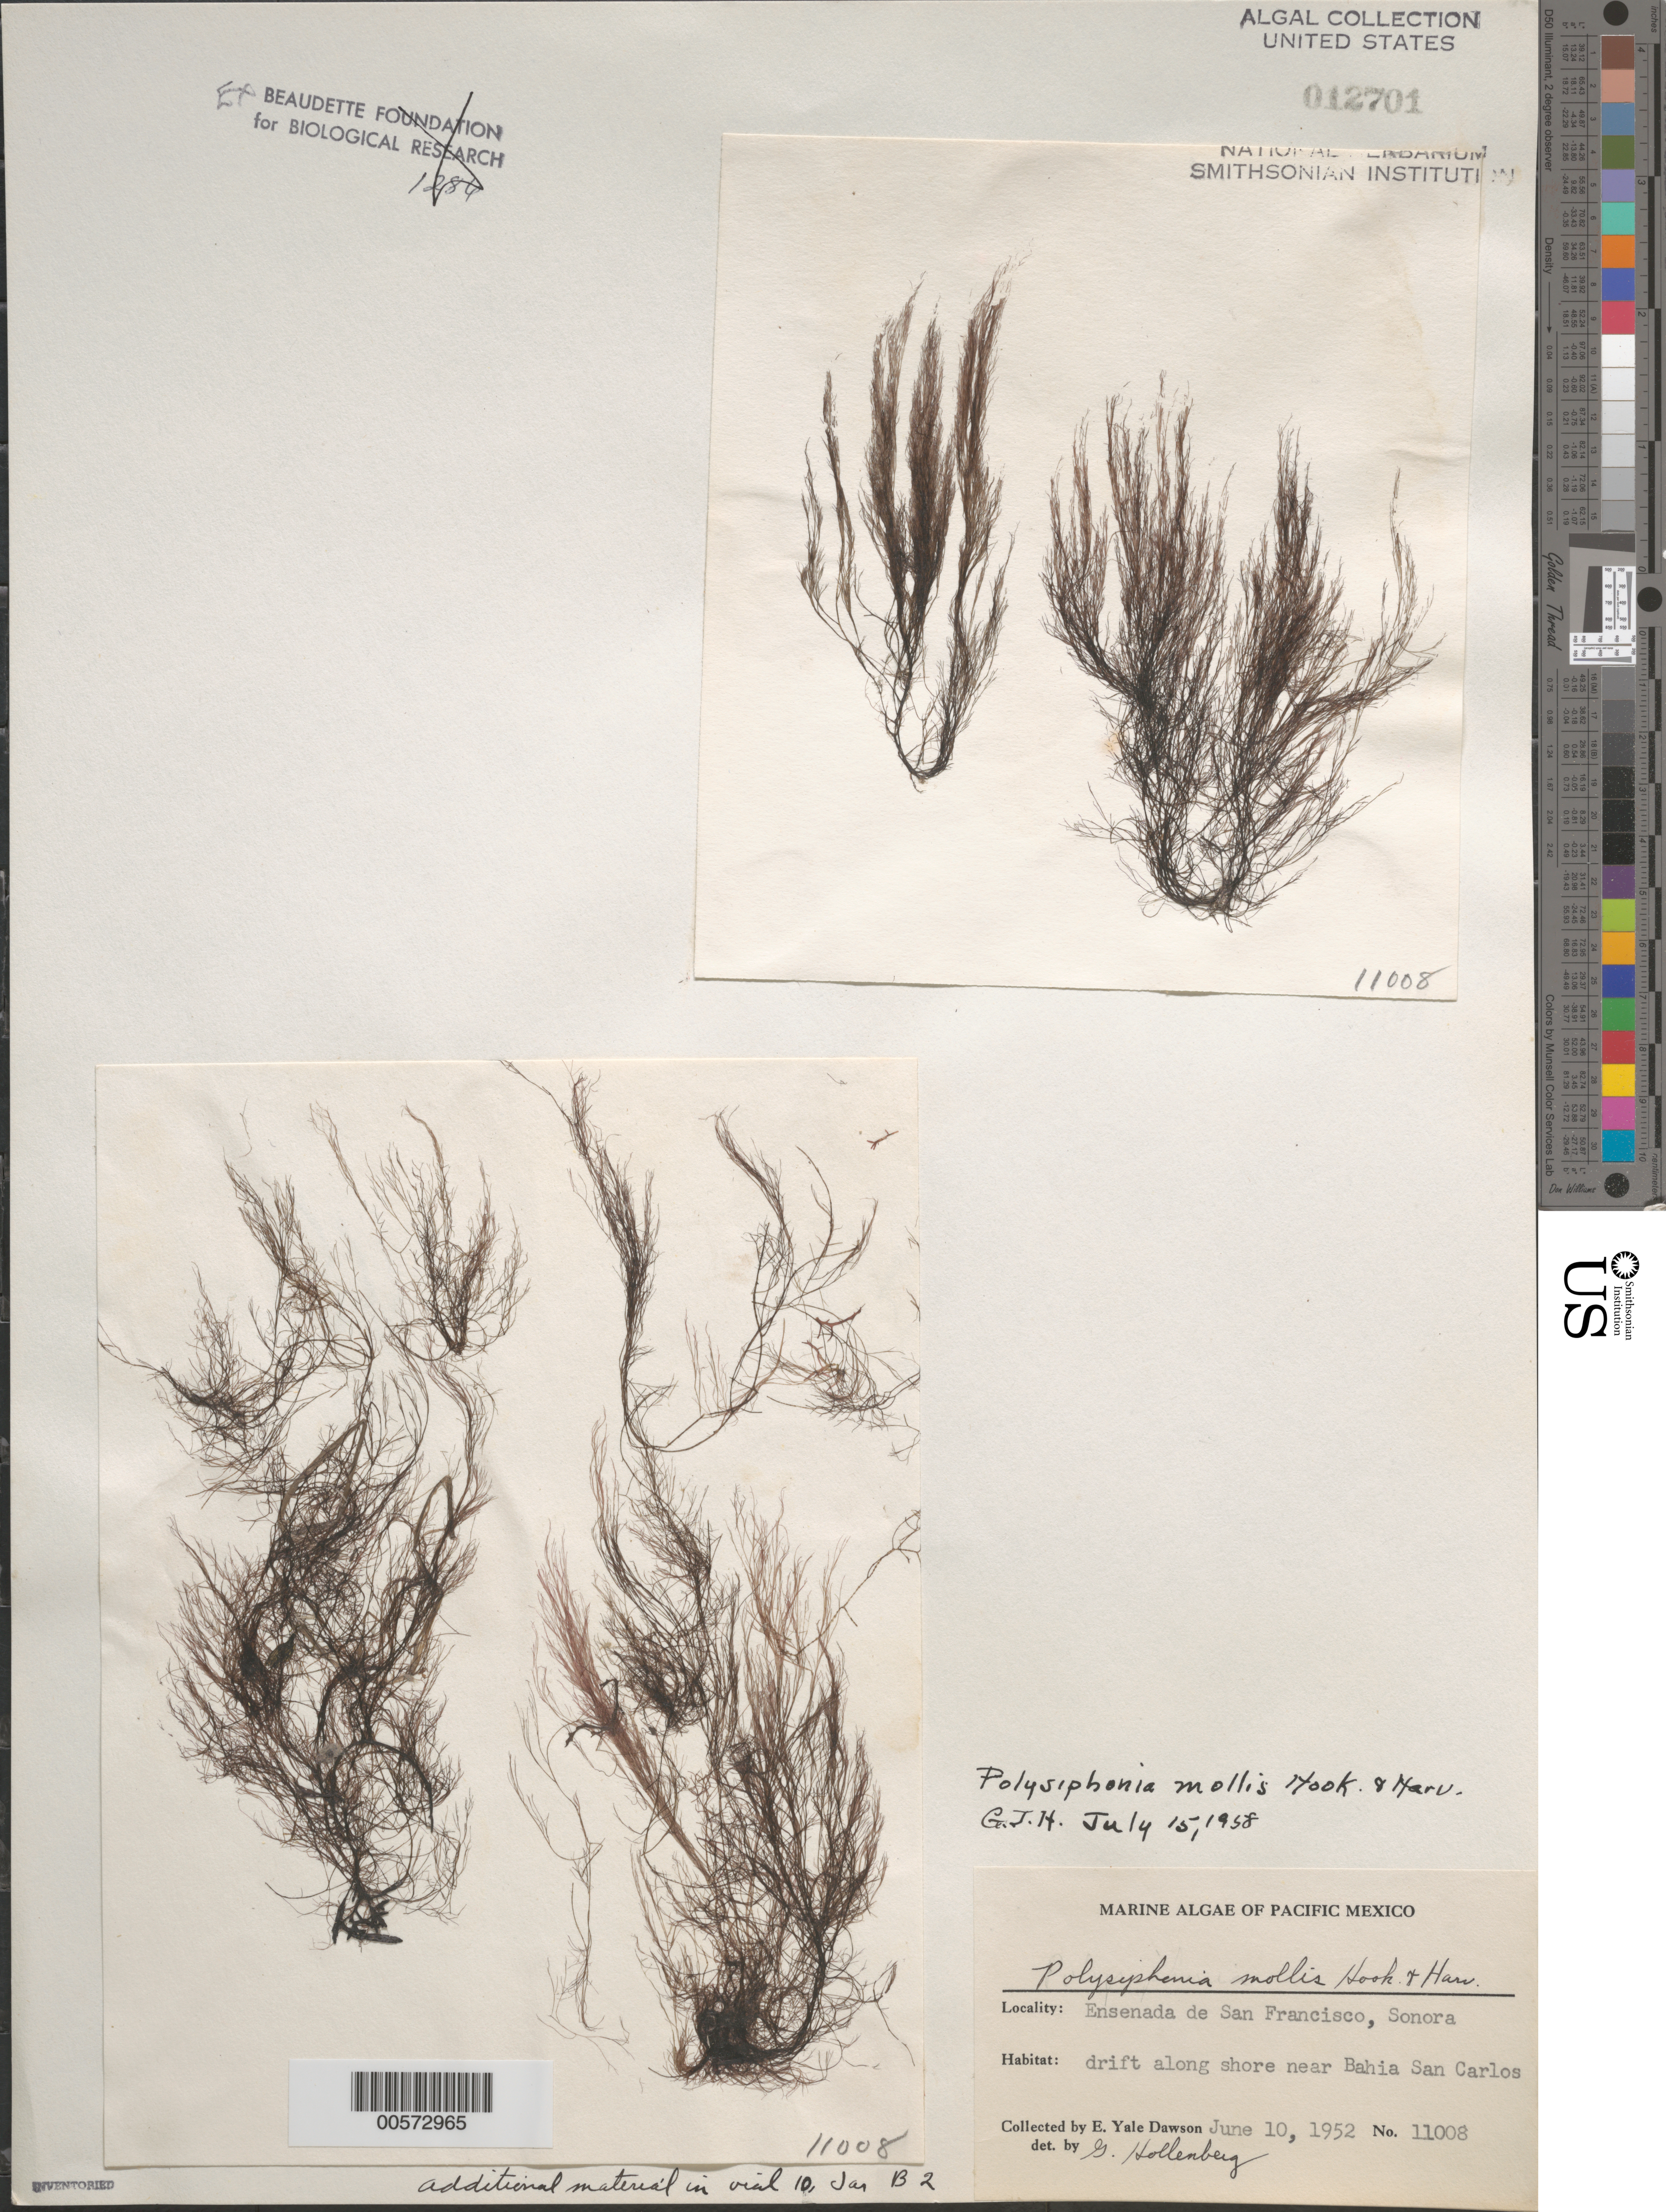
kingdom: Plantae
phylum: Rhodophyta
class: Florideophyceae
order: Ceramiales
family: Rhodomelaceae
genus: Polysiphonia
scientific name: Polysiphonia mollis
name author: Hook. f. & Harv.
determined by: Hollenberg, George J.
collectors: E. Y. Dawson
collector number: EYD 11008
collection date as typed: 10 Jun 1952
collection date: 1952-06-10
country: Mexico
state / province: Sonora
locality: Ensenada de San Francisco, near Bahia San Carlos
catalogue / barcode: US 12701